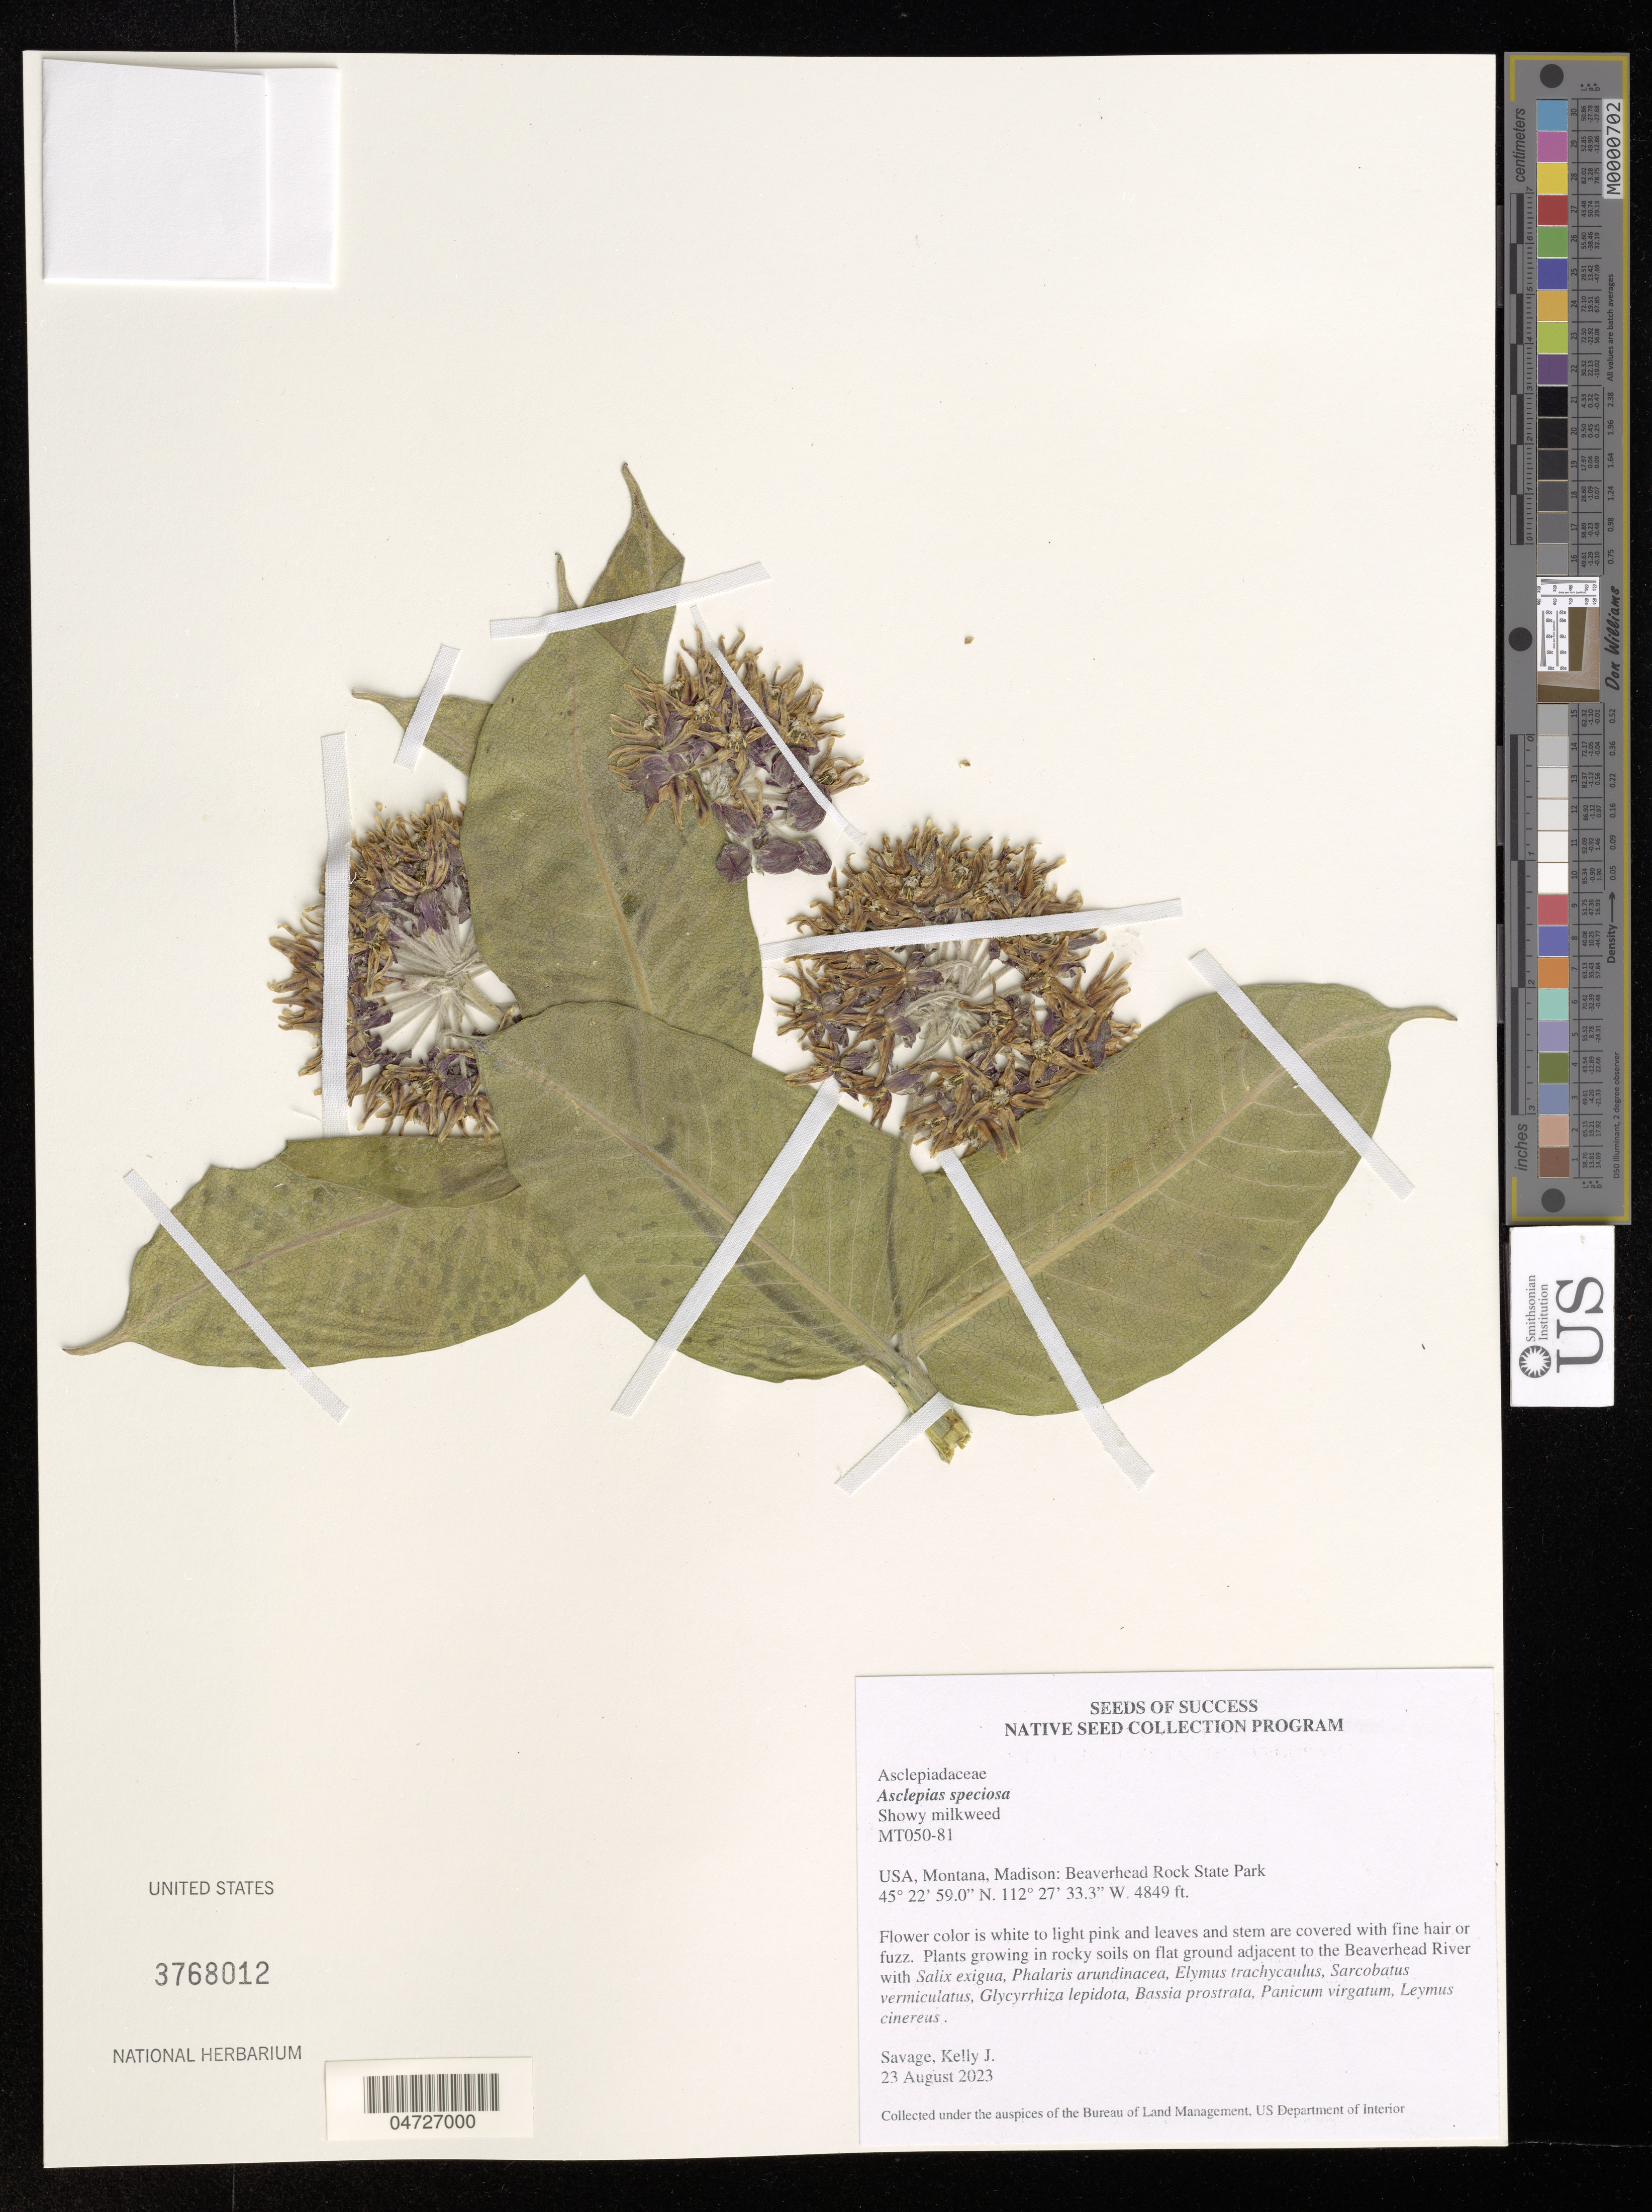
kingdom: Plantae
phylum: Tracheophyta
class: Magnoliopsida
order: Gentianales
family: Apocynaceae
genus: Asclepias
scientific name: Asclepias speciosa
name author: Torr.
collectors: K. Savage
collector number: MT050-81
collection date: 2023-08-23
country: United States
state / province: Montana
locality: Madison: Beaverhead Rock State Park.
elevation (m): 1478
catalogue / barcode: US 3768012